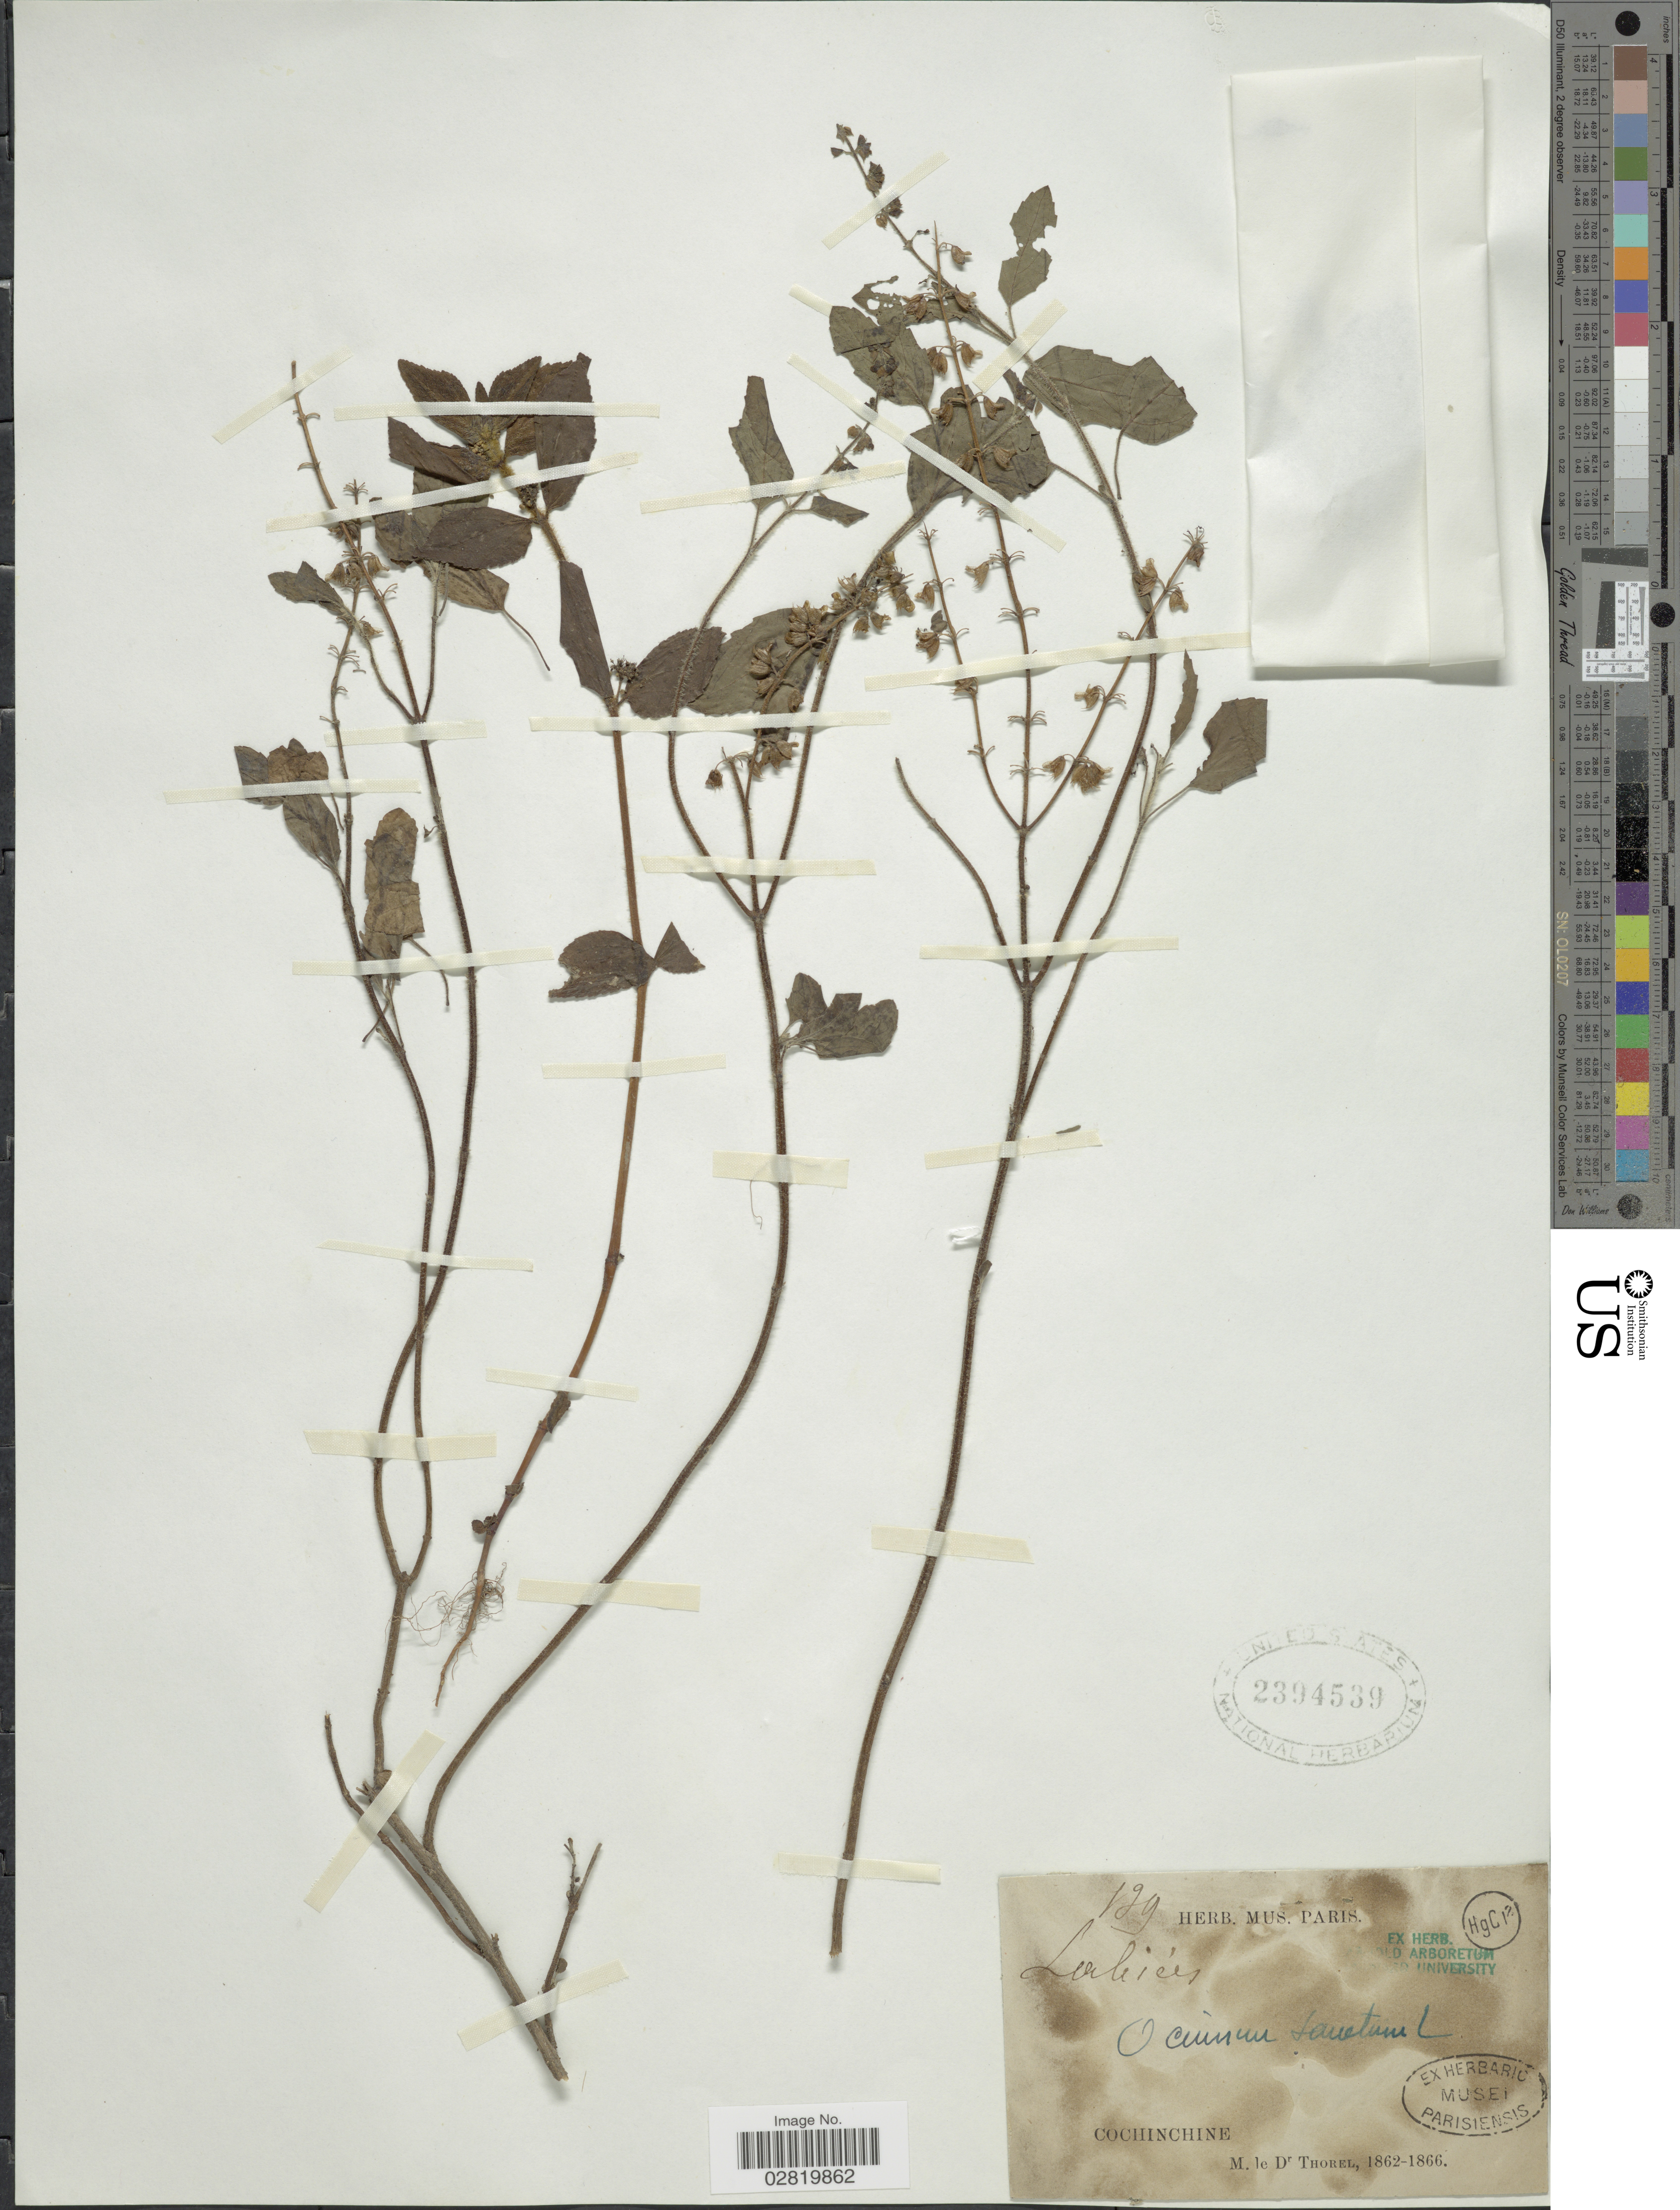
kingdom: Plantae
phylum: Tracheophyta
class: Magnoliopsida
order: Lamiales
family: Lamiaceae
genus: Ocimum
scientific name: Ocimum sanctum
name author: L.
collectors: C. Thorel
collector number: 129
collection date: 1862/1866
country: Vietnam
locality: Cochinchine.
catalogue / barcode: US 2394539